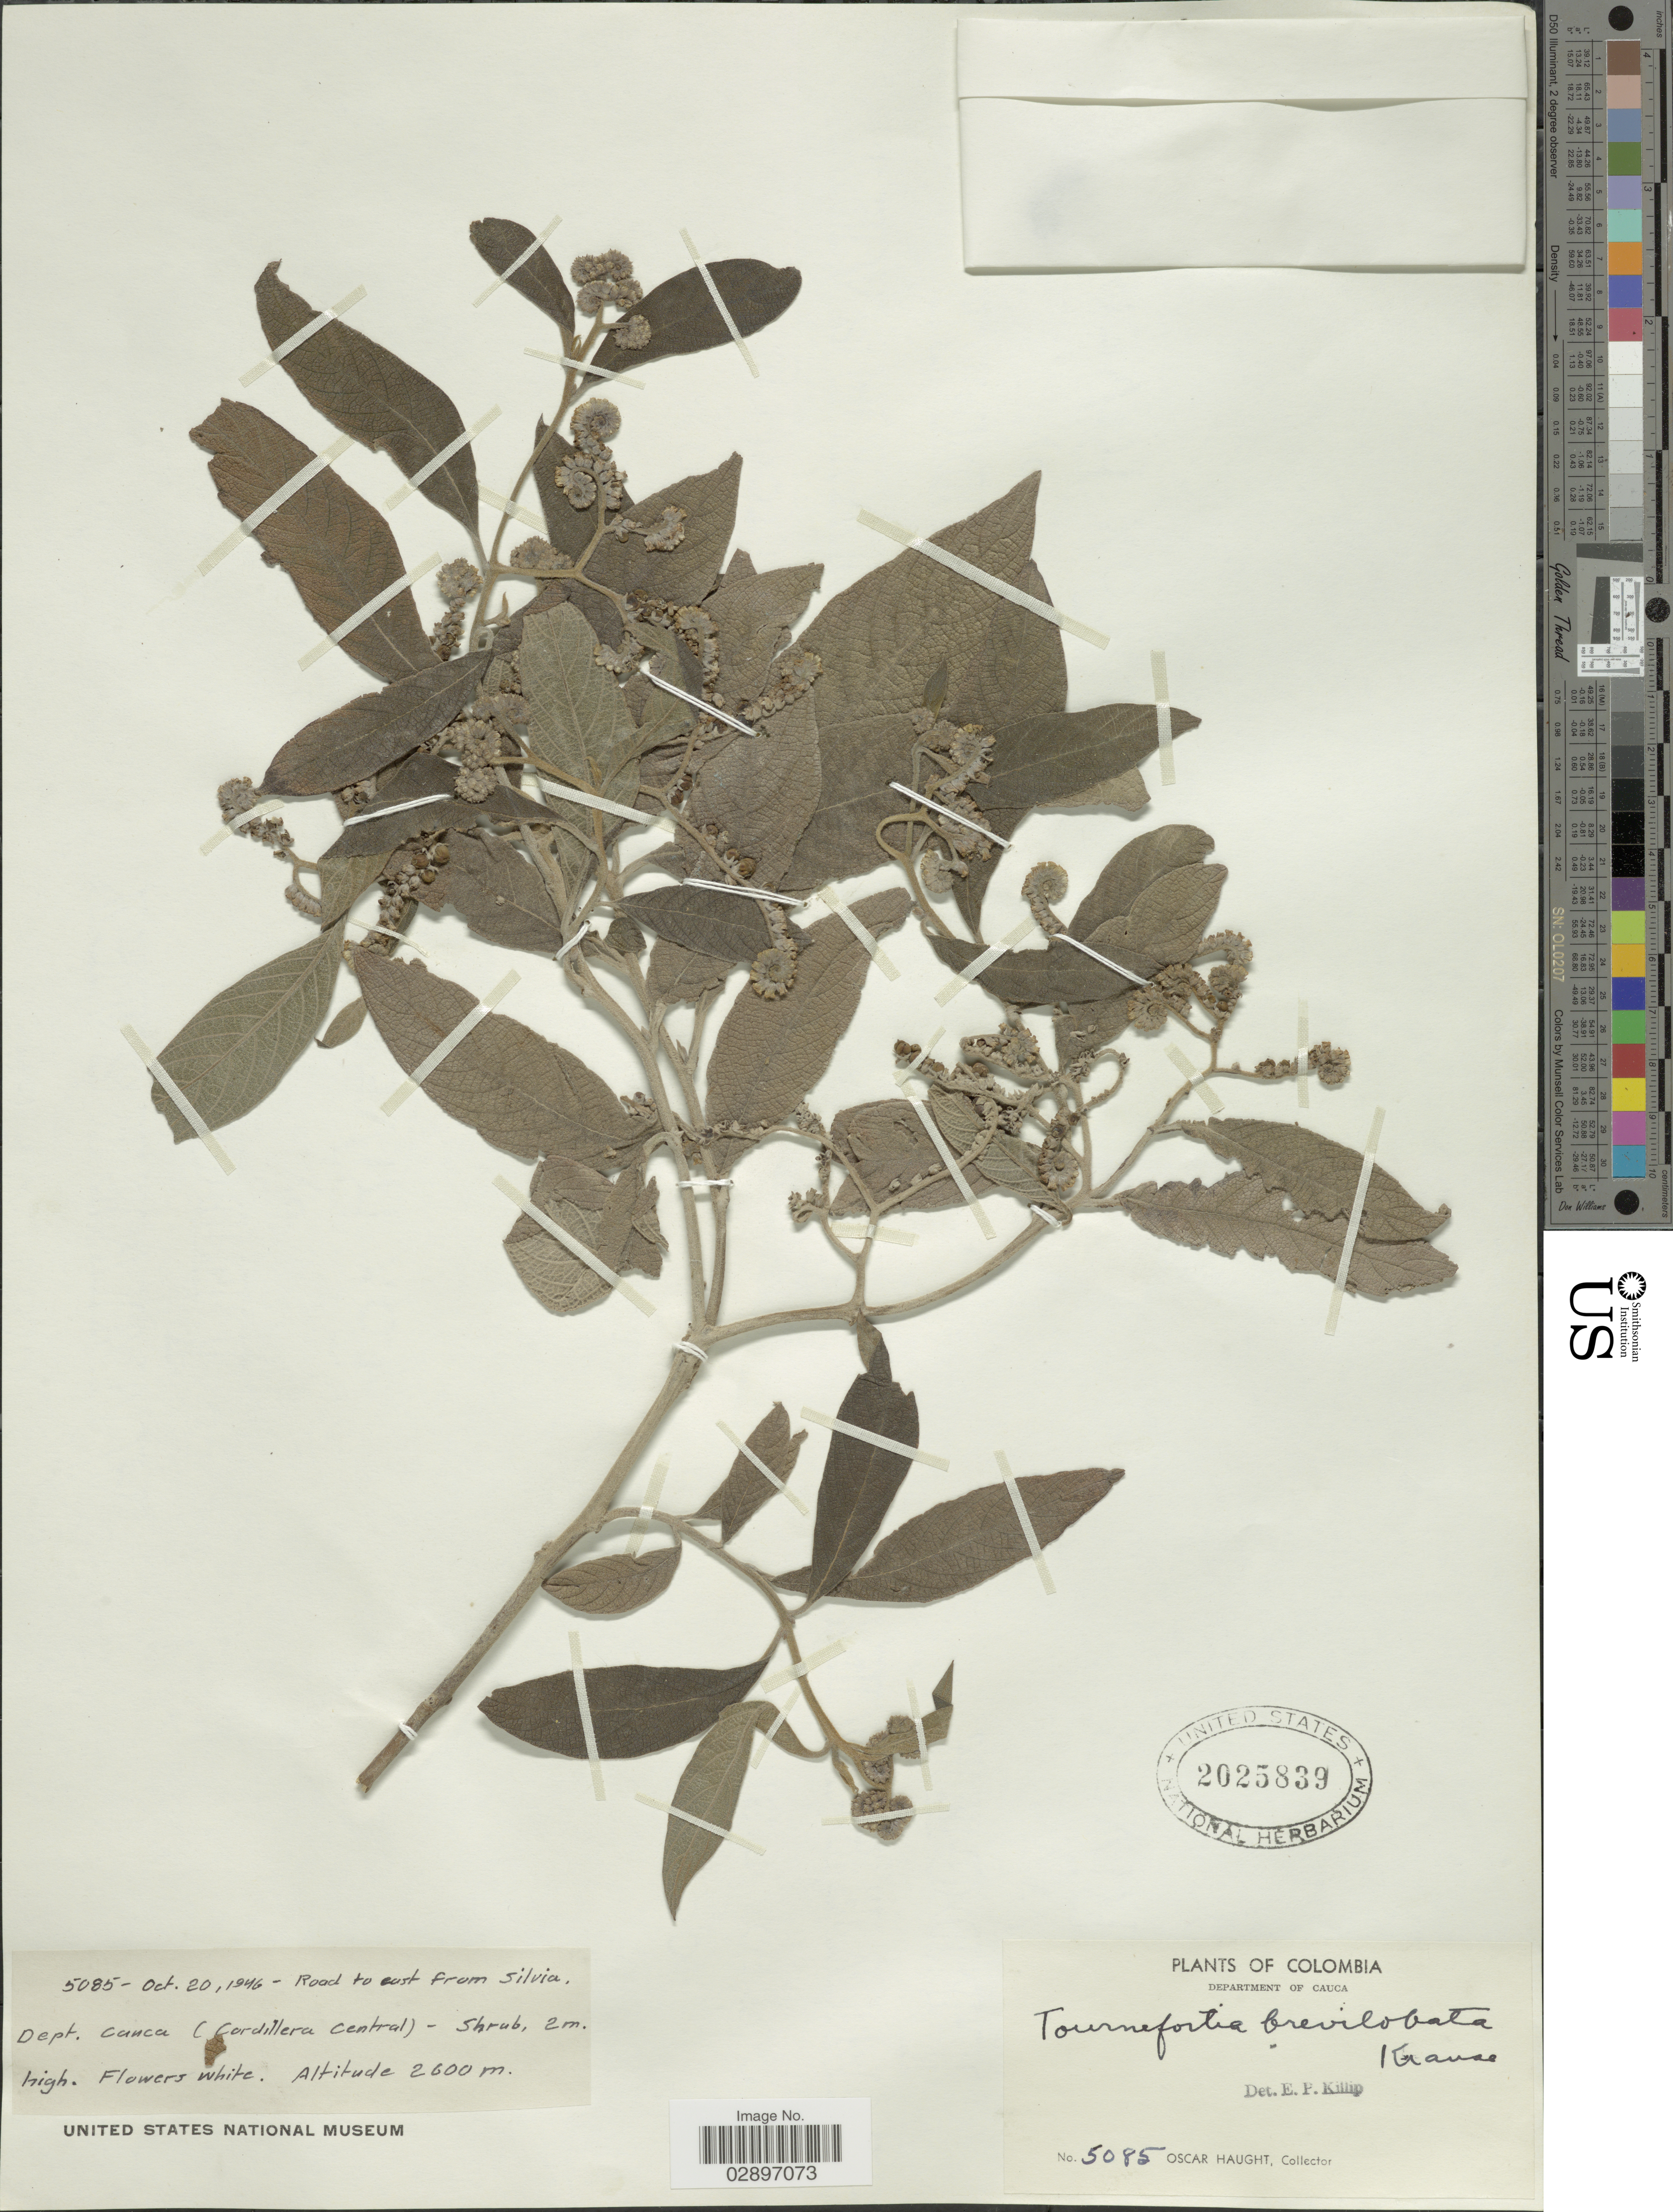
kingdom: Plantae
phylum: Tracheophyta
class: Magnoliopsida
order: Boraginales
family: Heliotropiaceae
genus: Tournefortia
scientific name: Tournefortia brevilobata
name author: K. Krause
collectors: O. L. Haught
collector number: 5085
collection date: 1946-10-20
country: Colombia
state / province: Cauca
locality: Road to east from Silvia. Dept. Cauca (Cordillera Central).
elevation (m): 2600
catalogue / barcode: US 2025839